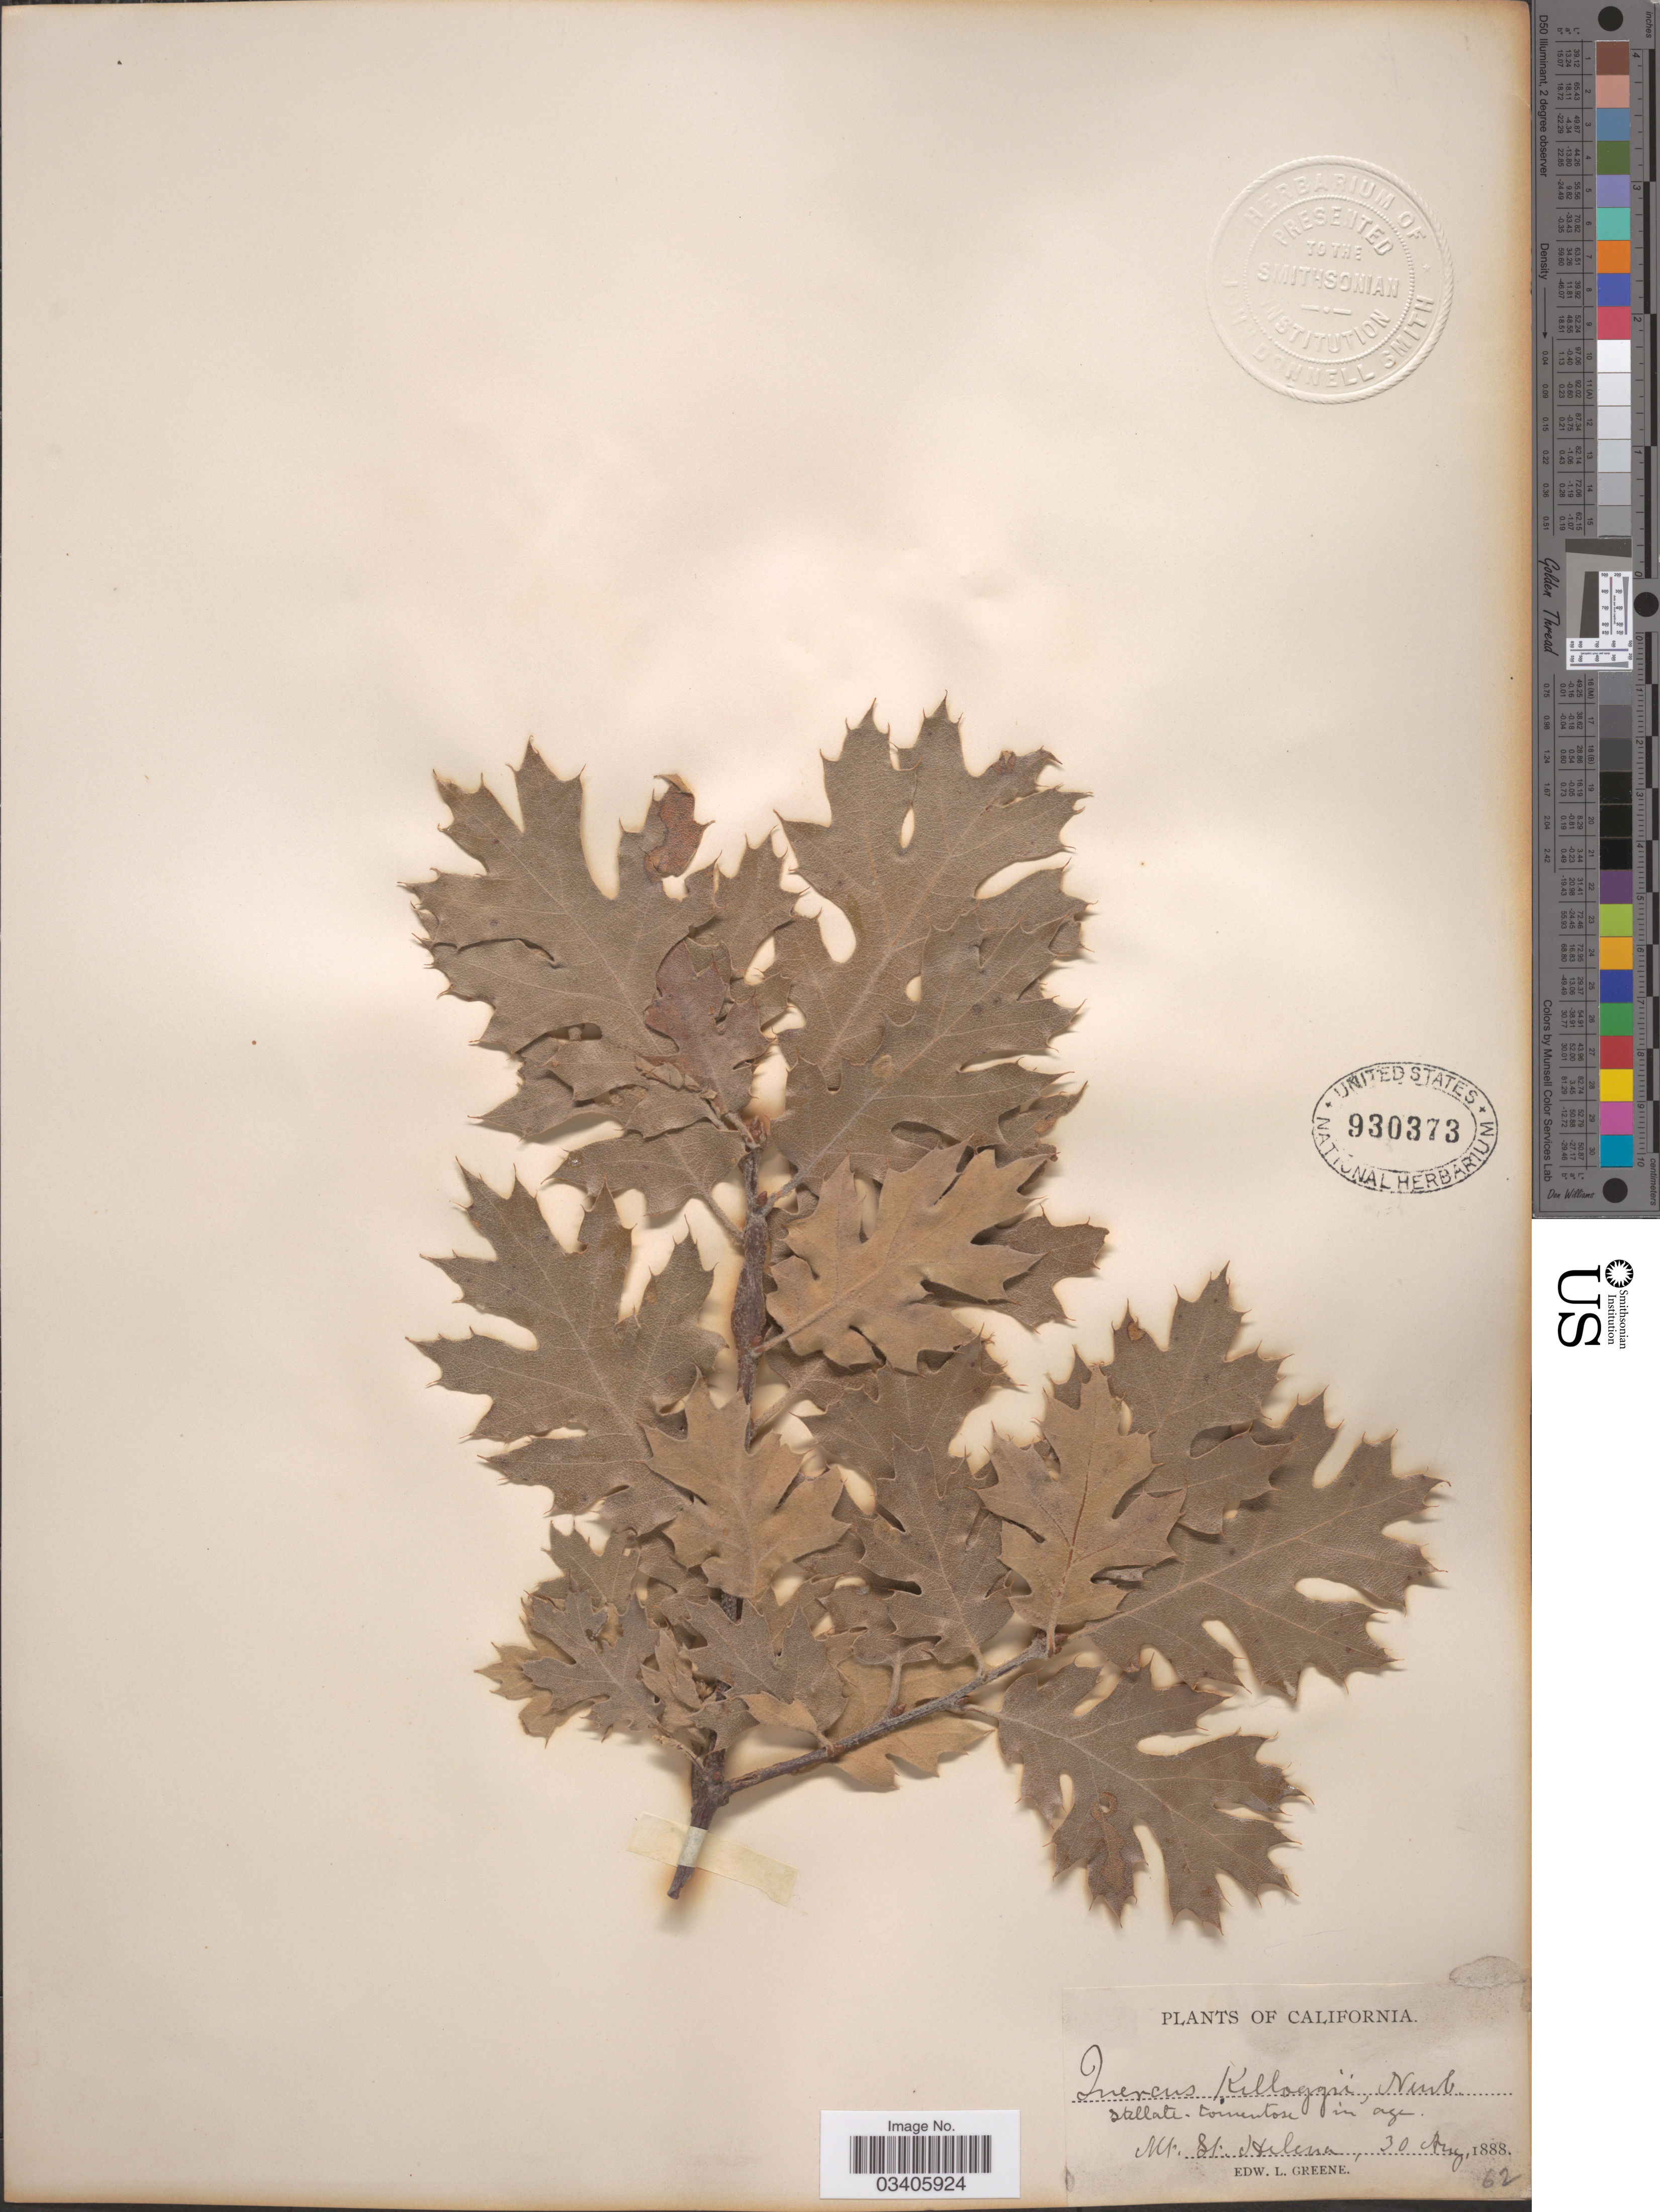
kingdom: Plantae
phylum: Tracheophyta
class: Magnoliopsida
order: Fagales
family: Fagaceae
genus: Quercus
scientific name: Quercus kelloggii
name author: Newb.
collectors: E. L. Greene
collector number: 62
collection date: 1888-08-30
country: United States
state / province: California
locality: Mt. St. Helena.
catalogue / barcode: US 930373